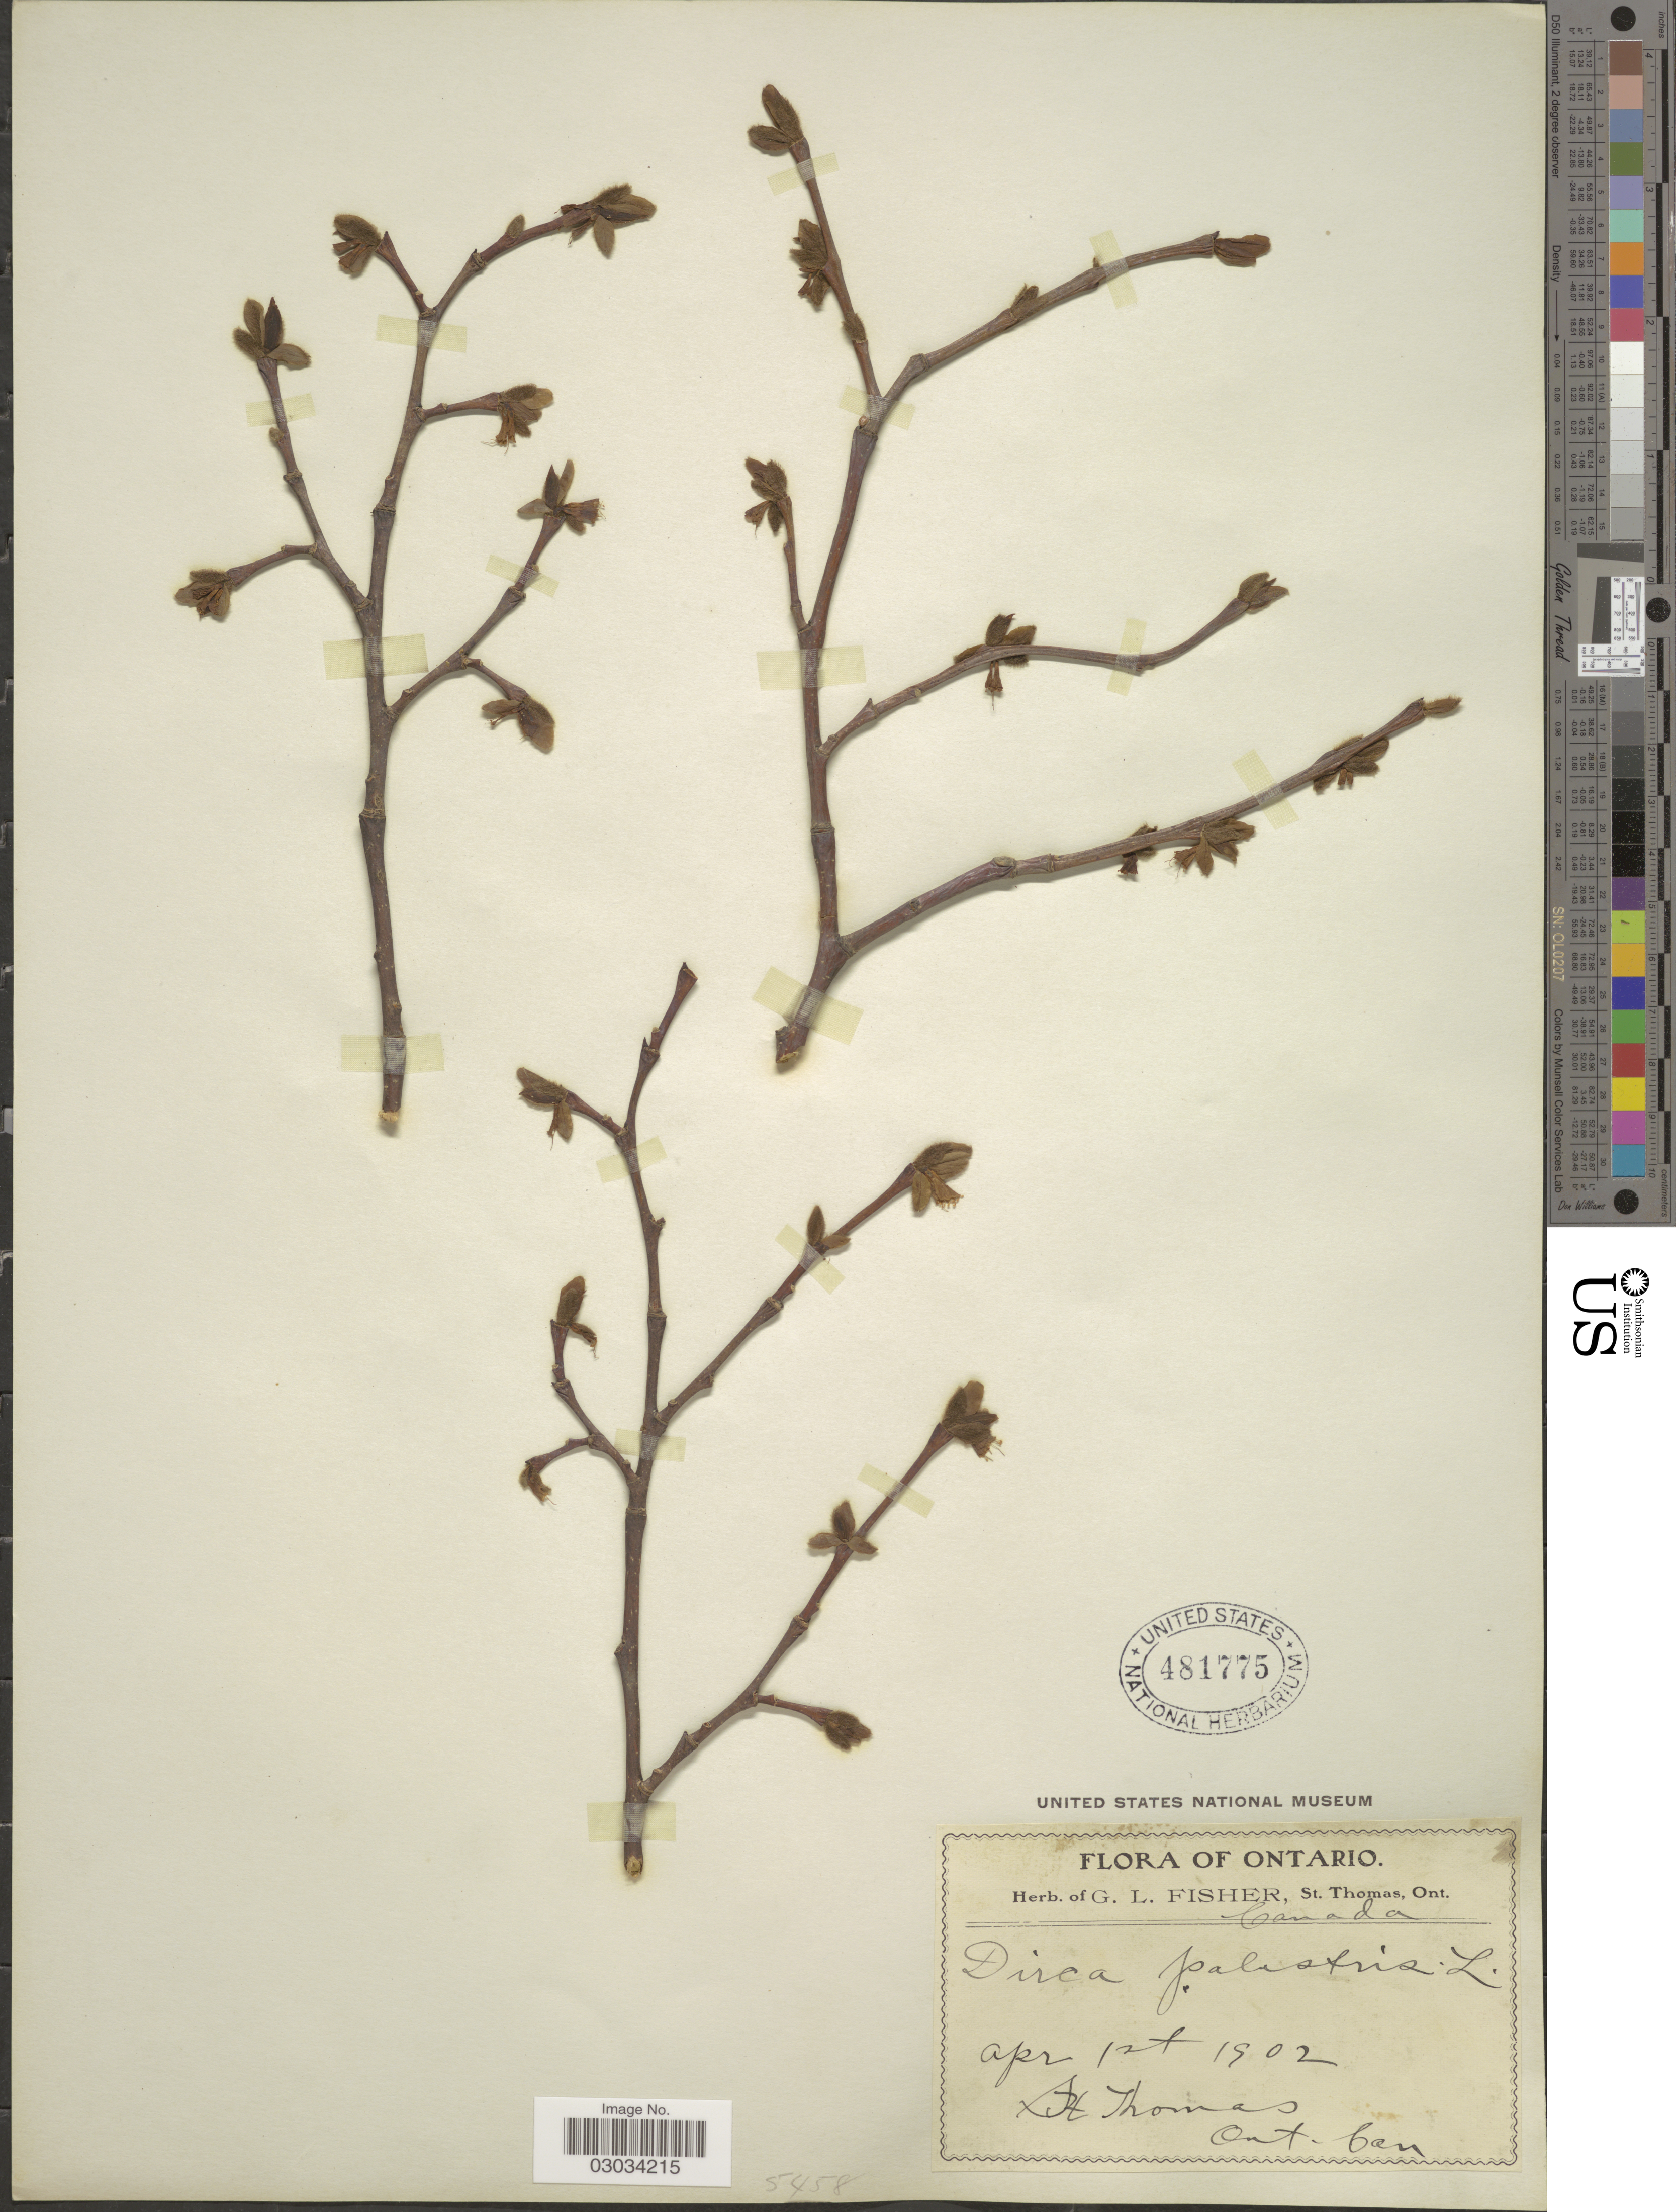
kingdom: Plantae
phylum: Tracheophyta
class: Magnoliopsida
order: Malvales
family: Thymelaeaceae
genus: Dirca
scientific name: Dirca palustris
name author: L.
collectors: ex herb. of H. L. Fisher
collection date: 1902-04-12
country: Canada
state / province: Ontario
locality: St. Thomas.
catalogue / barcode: US 481775